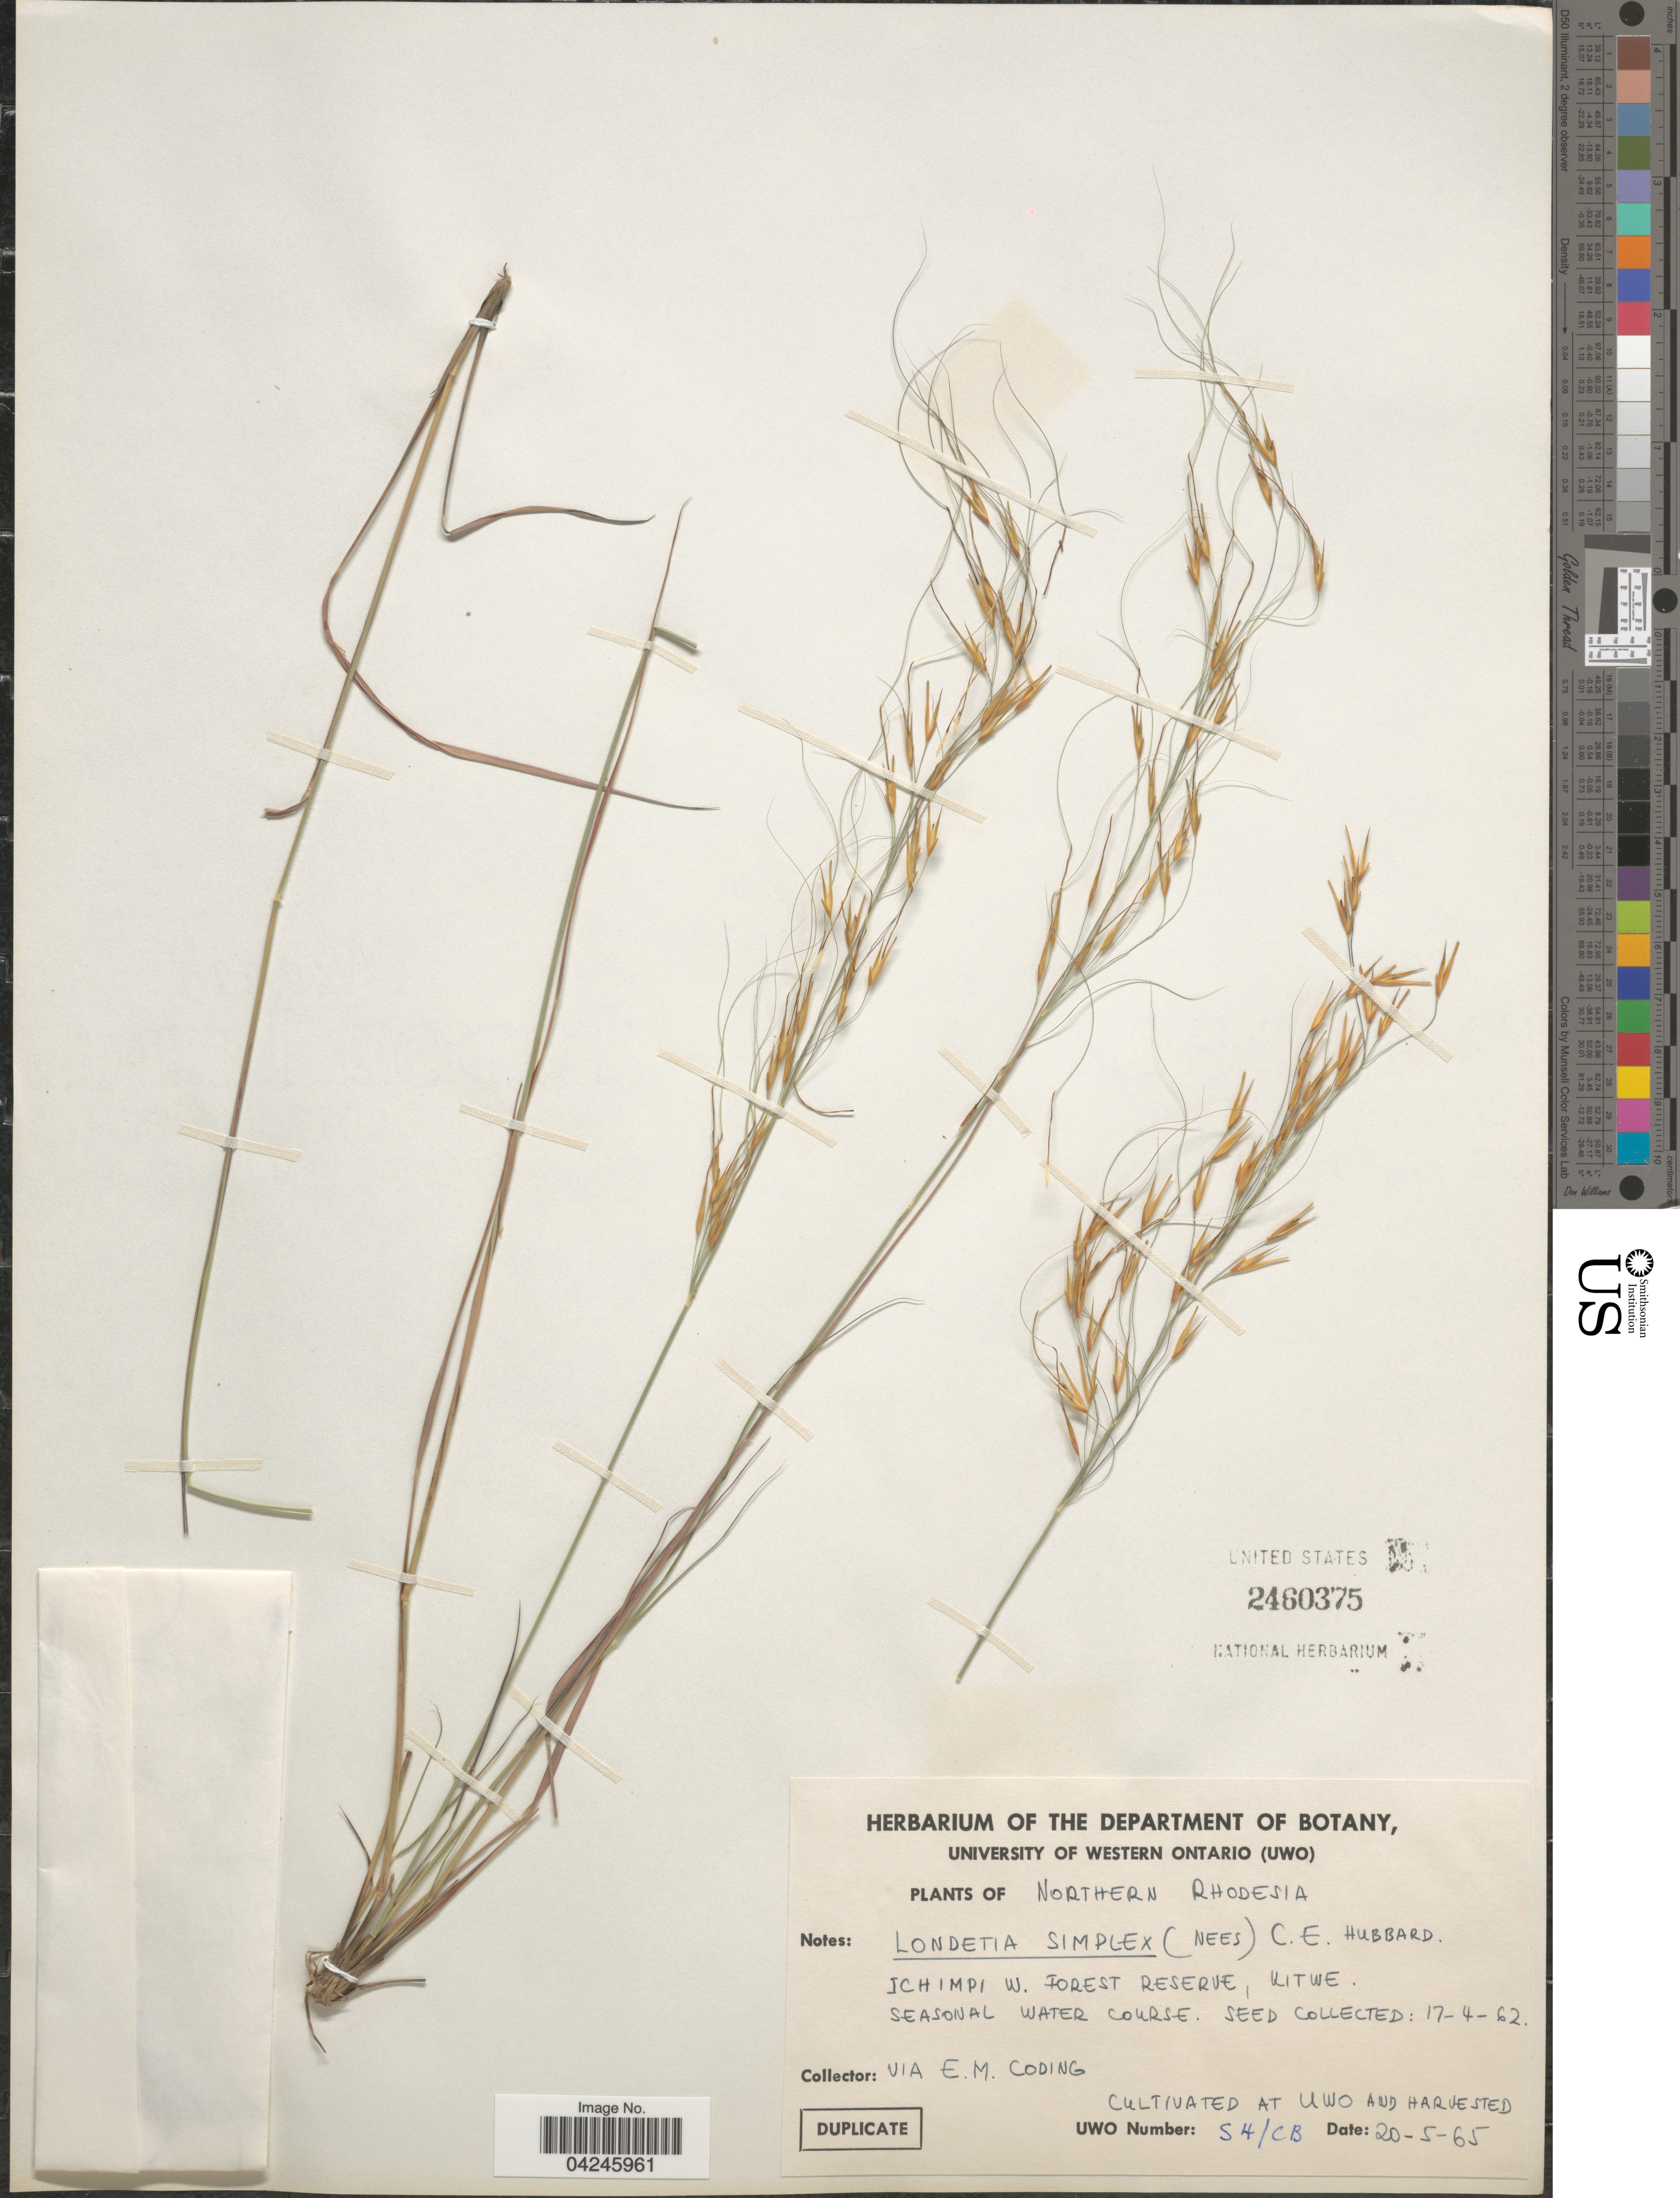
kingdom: Plantae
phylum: Tracheophyta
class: Liliopsida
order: Poales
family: Poaceae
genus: Loudetia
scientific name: Loudetia simplex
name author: (Nees) C.E. Hubb.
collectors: E. Coding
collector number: S4/CB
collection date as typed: Transcribed d/m/y: 20/5/65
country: Canada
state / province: Ontario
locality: At UWO.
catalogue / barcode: US 2460375